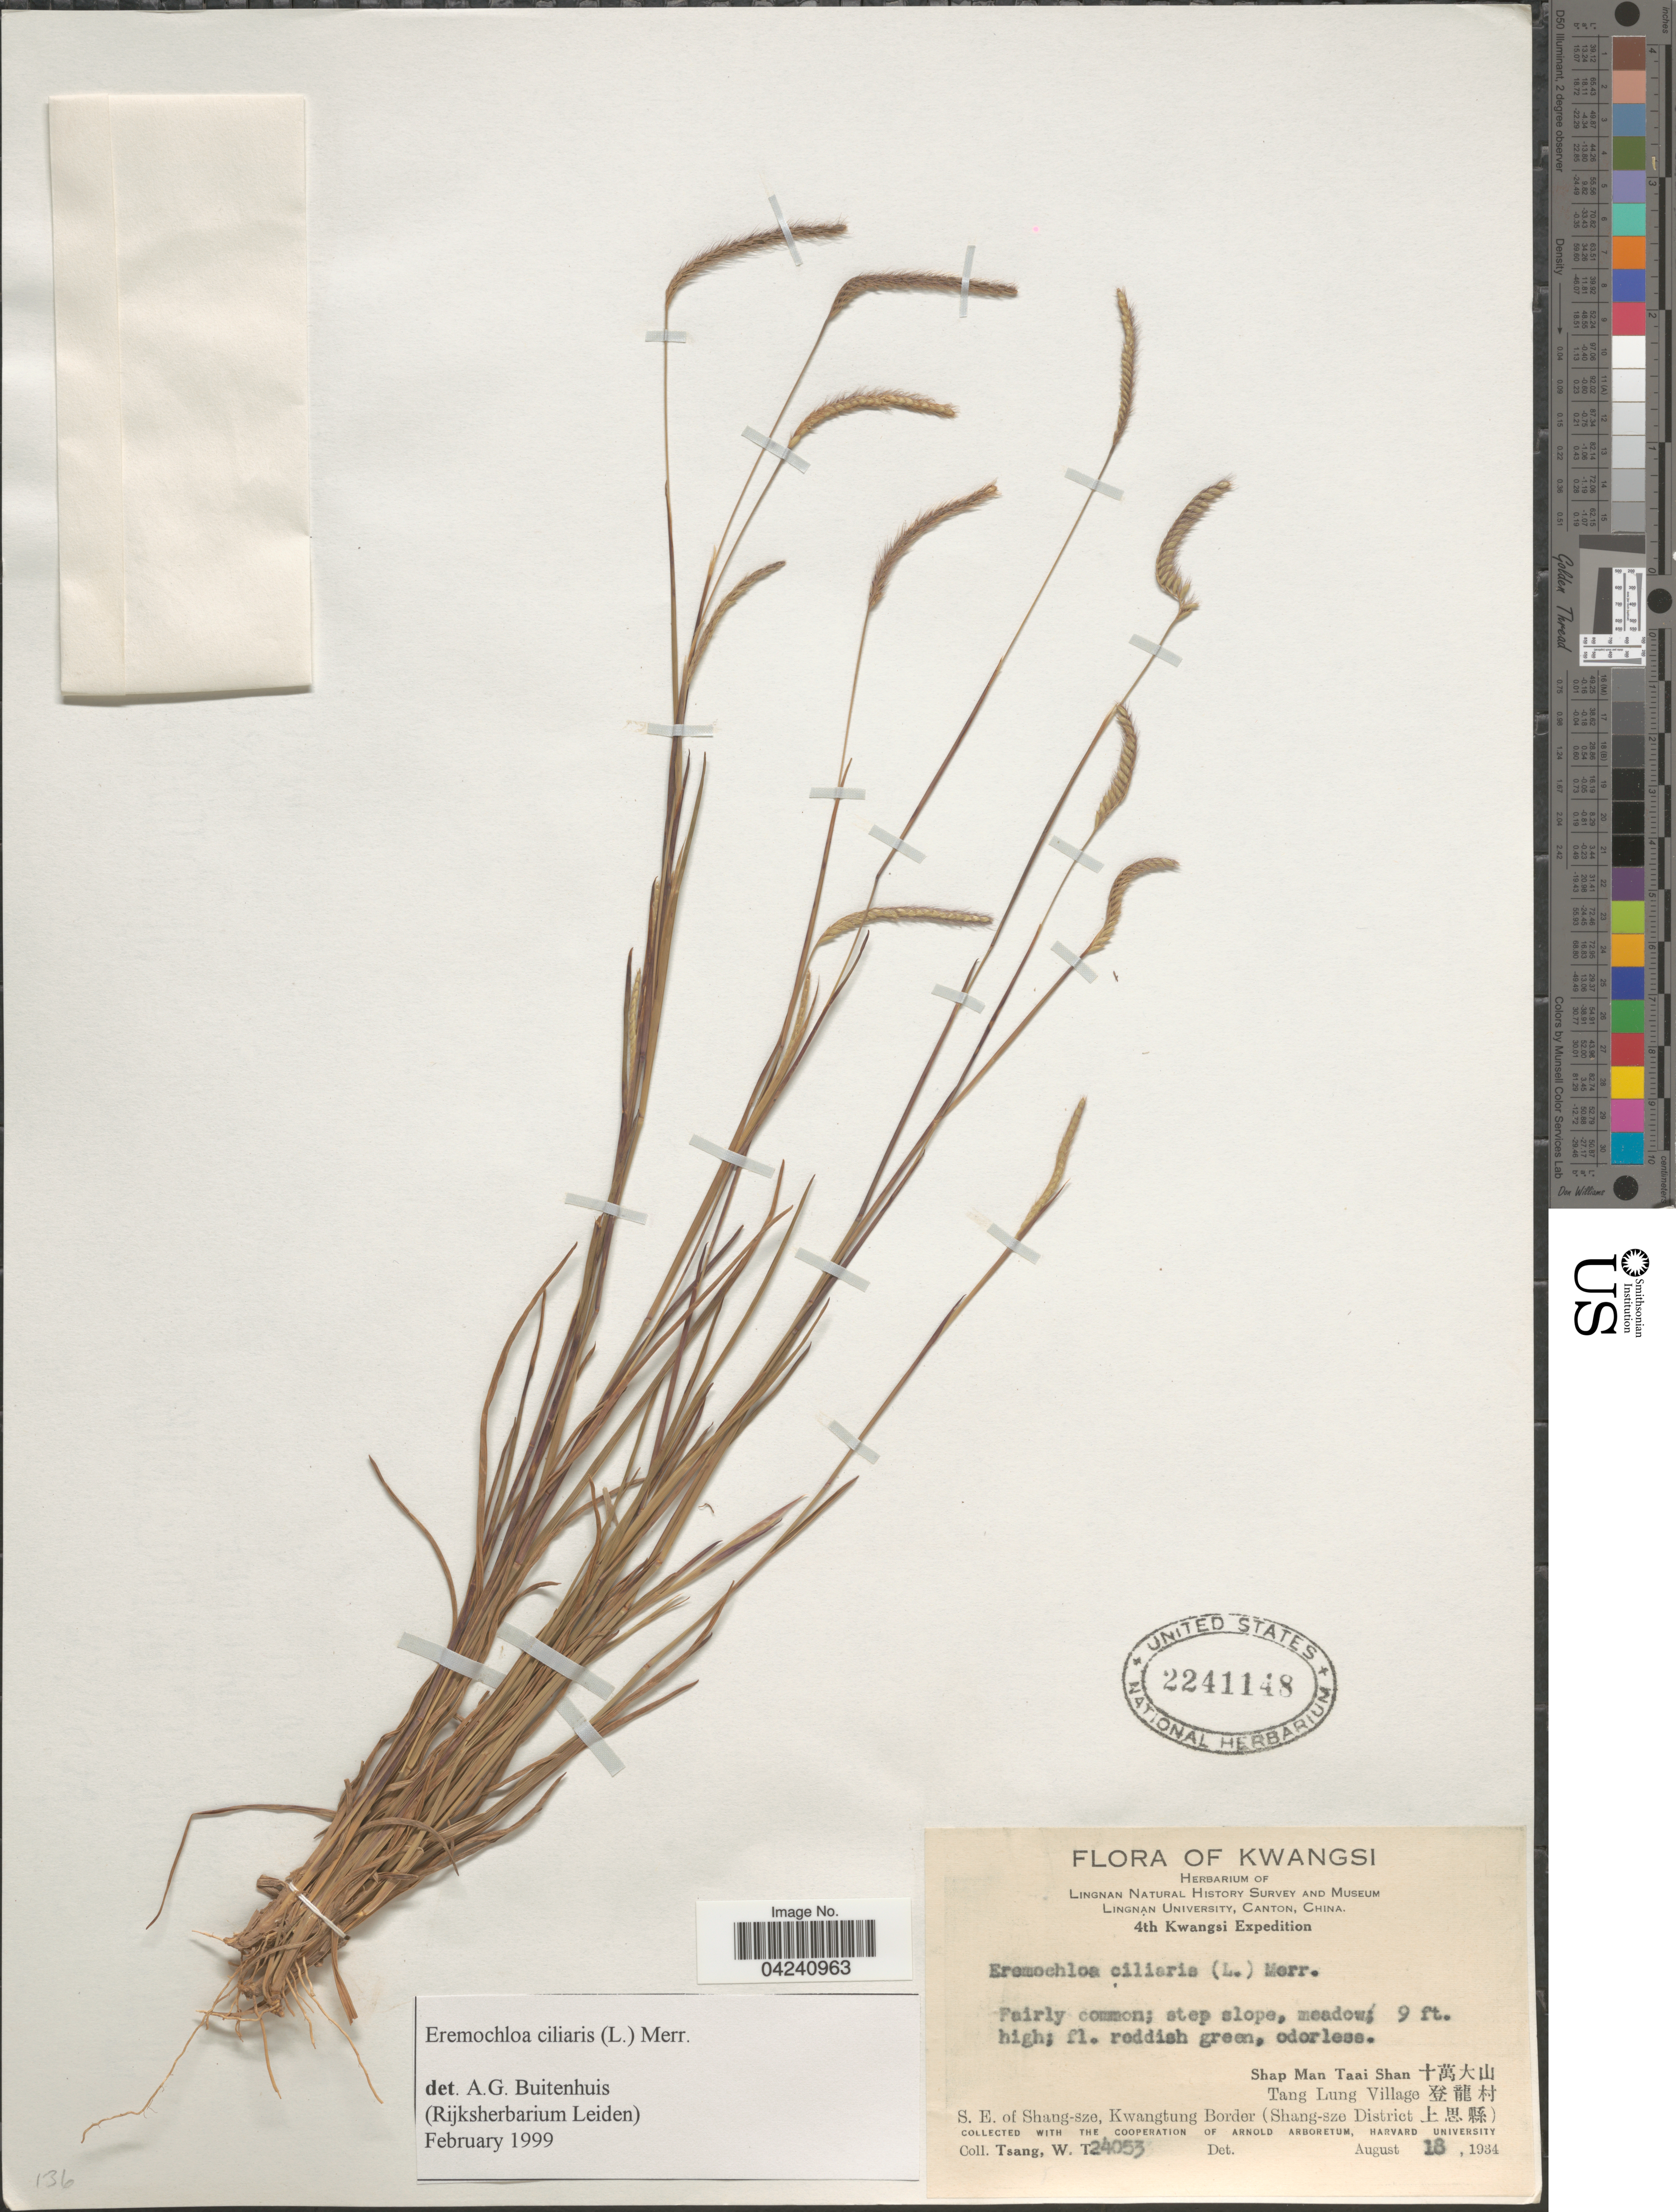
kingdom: Plantae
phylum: Tracheophyta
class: Liliopsida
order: Poales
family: Poaceae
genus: Eremochloa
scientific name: Eremochloa ciliaris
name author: (L.) Merr.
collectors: W. T. Tsang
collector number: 24053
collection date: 1934-08-18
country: China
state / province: Guangxi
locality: Kwangsi. Lingnan Natural History Survey and Museum. Lingnan University, Canton, China. 4th Kwangsi Expedition. Shap Man Taai Shan x. Tang Lung Village X. S. E. of Shang-sze, Kwangtung Border (Shang-sze District X).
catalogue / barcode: US 2241148